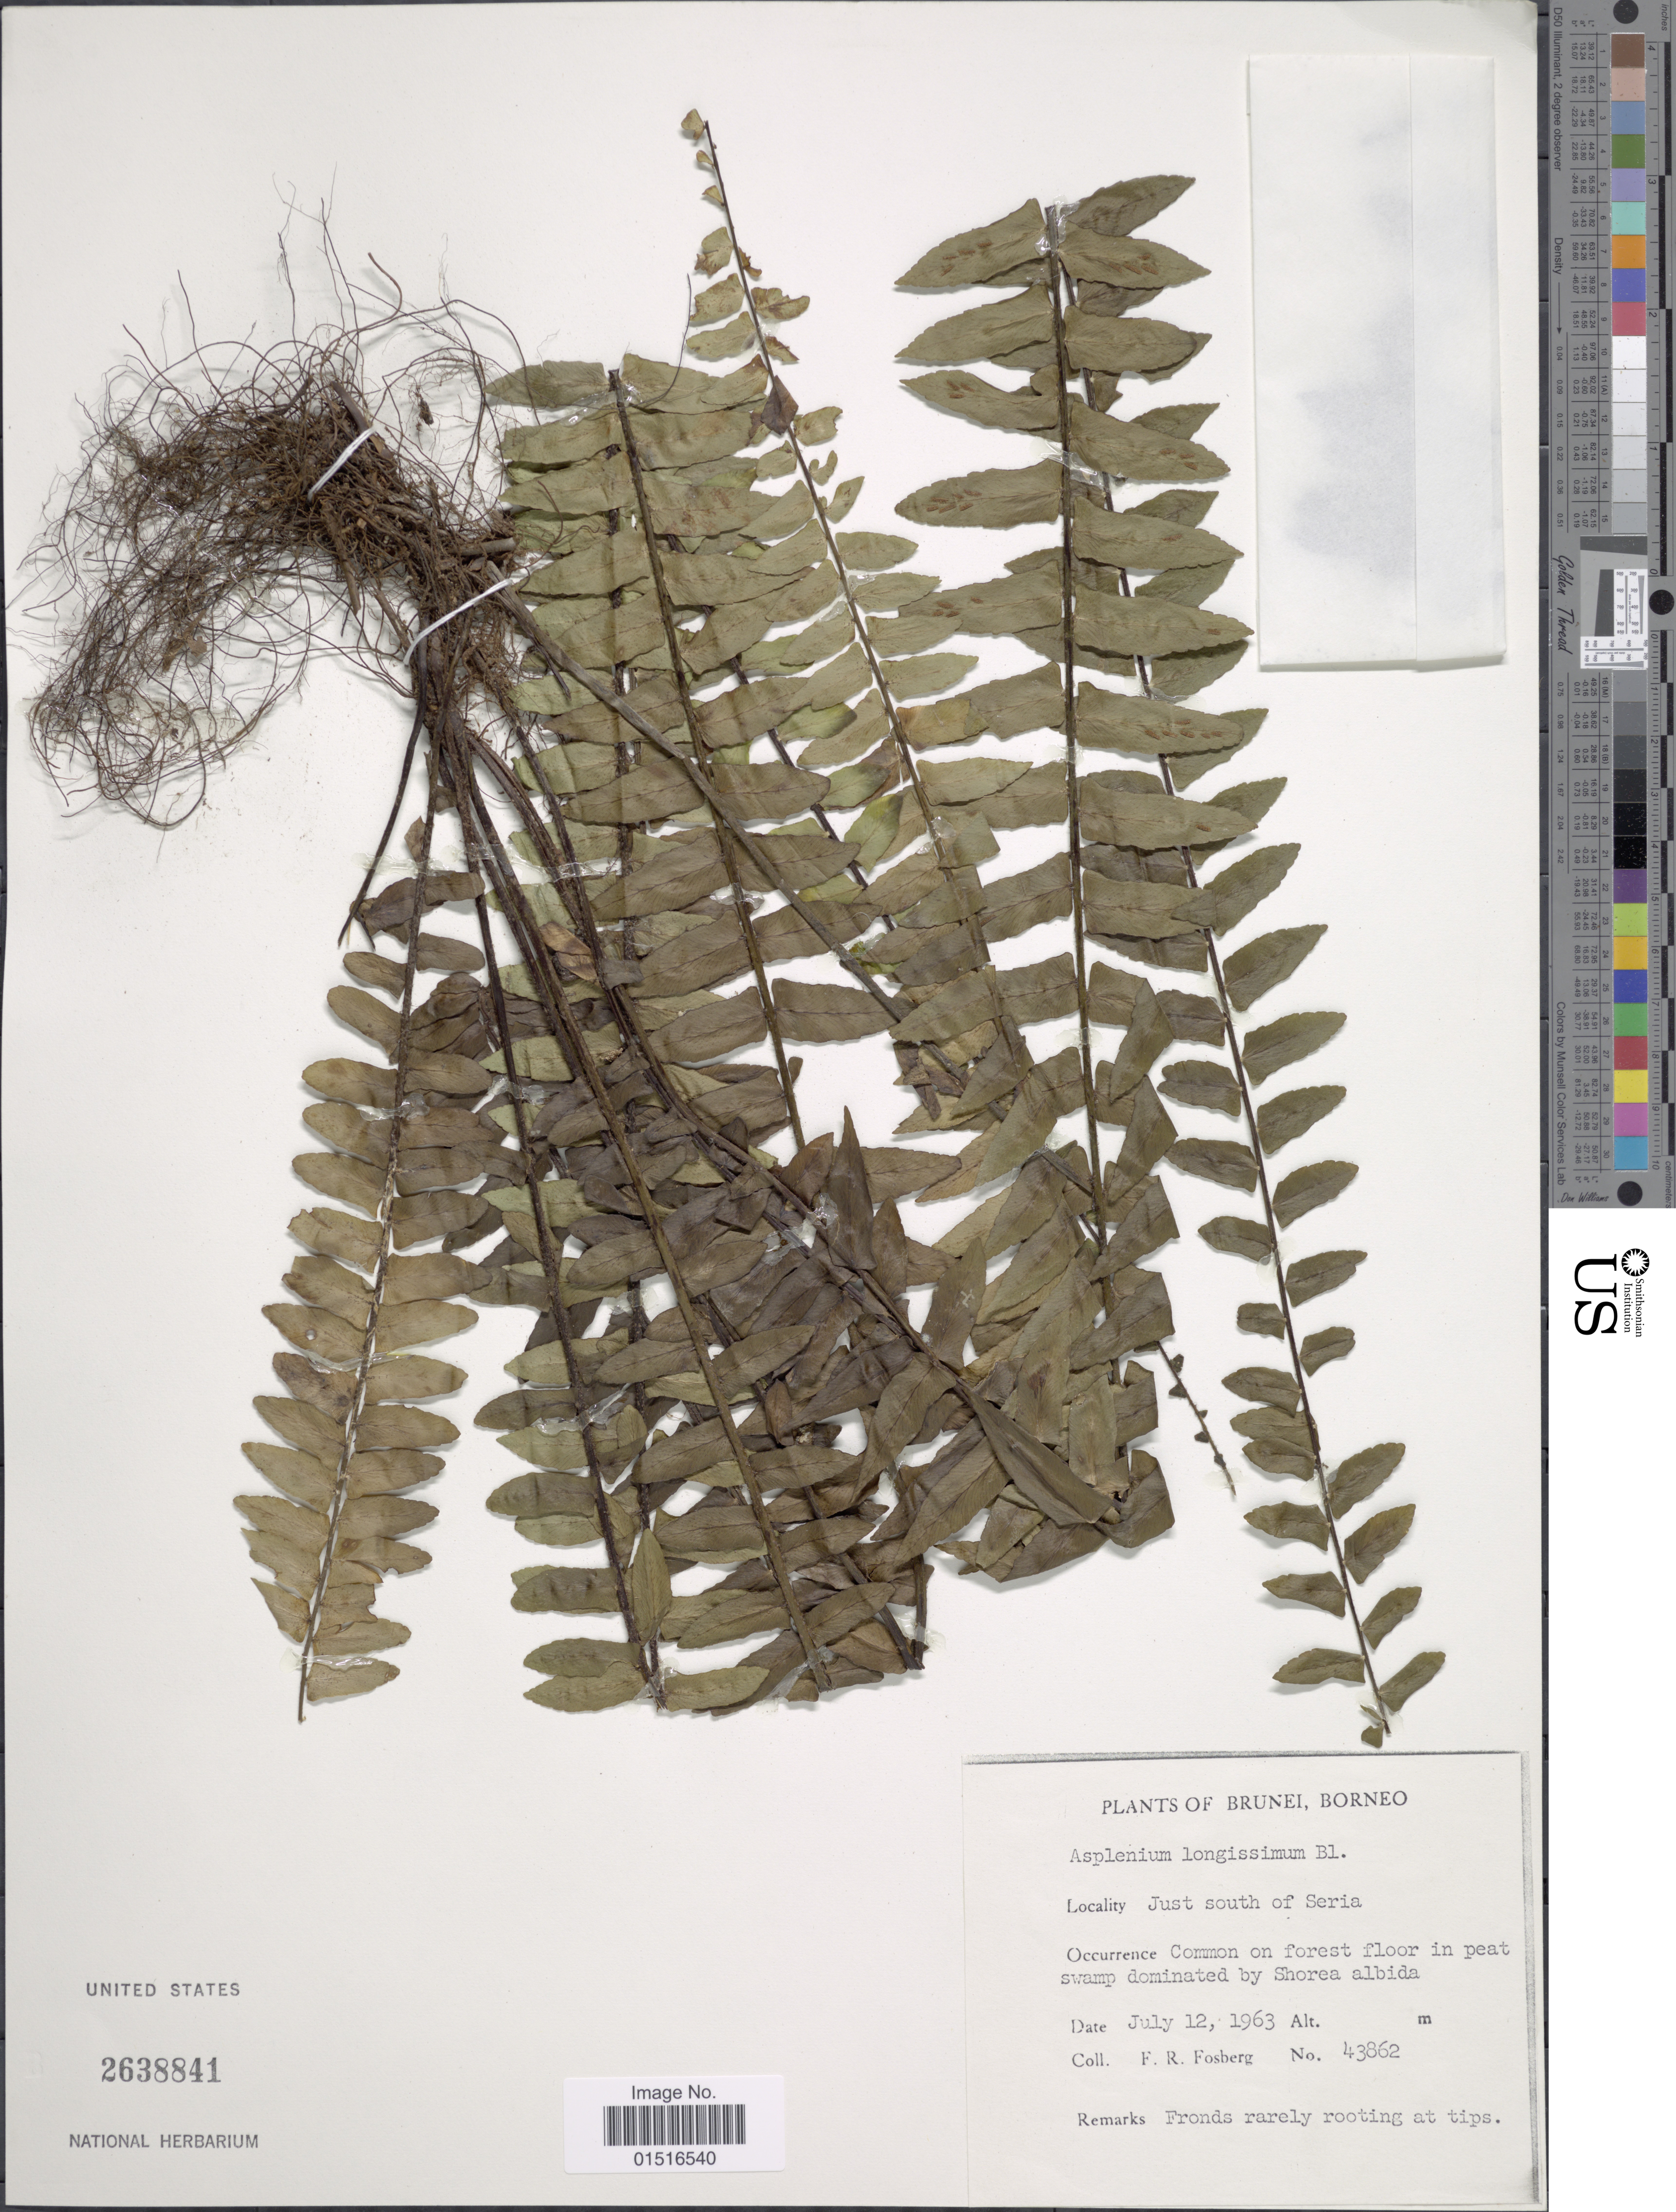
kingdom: Plantae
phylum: Tracheophyta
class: Polypodiopsida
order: Polypodiales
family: Aspleniaceae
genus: Asplenium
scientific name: Asplenium longissimum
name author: Blume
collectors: F. R. Fosberg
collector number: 43862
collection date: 1963-07-12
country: Malaysia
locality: Brunei, Borneo, Just south of Seria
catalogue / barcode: US 2638841